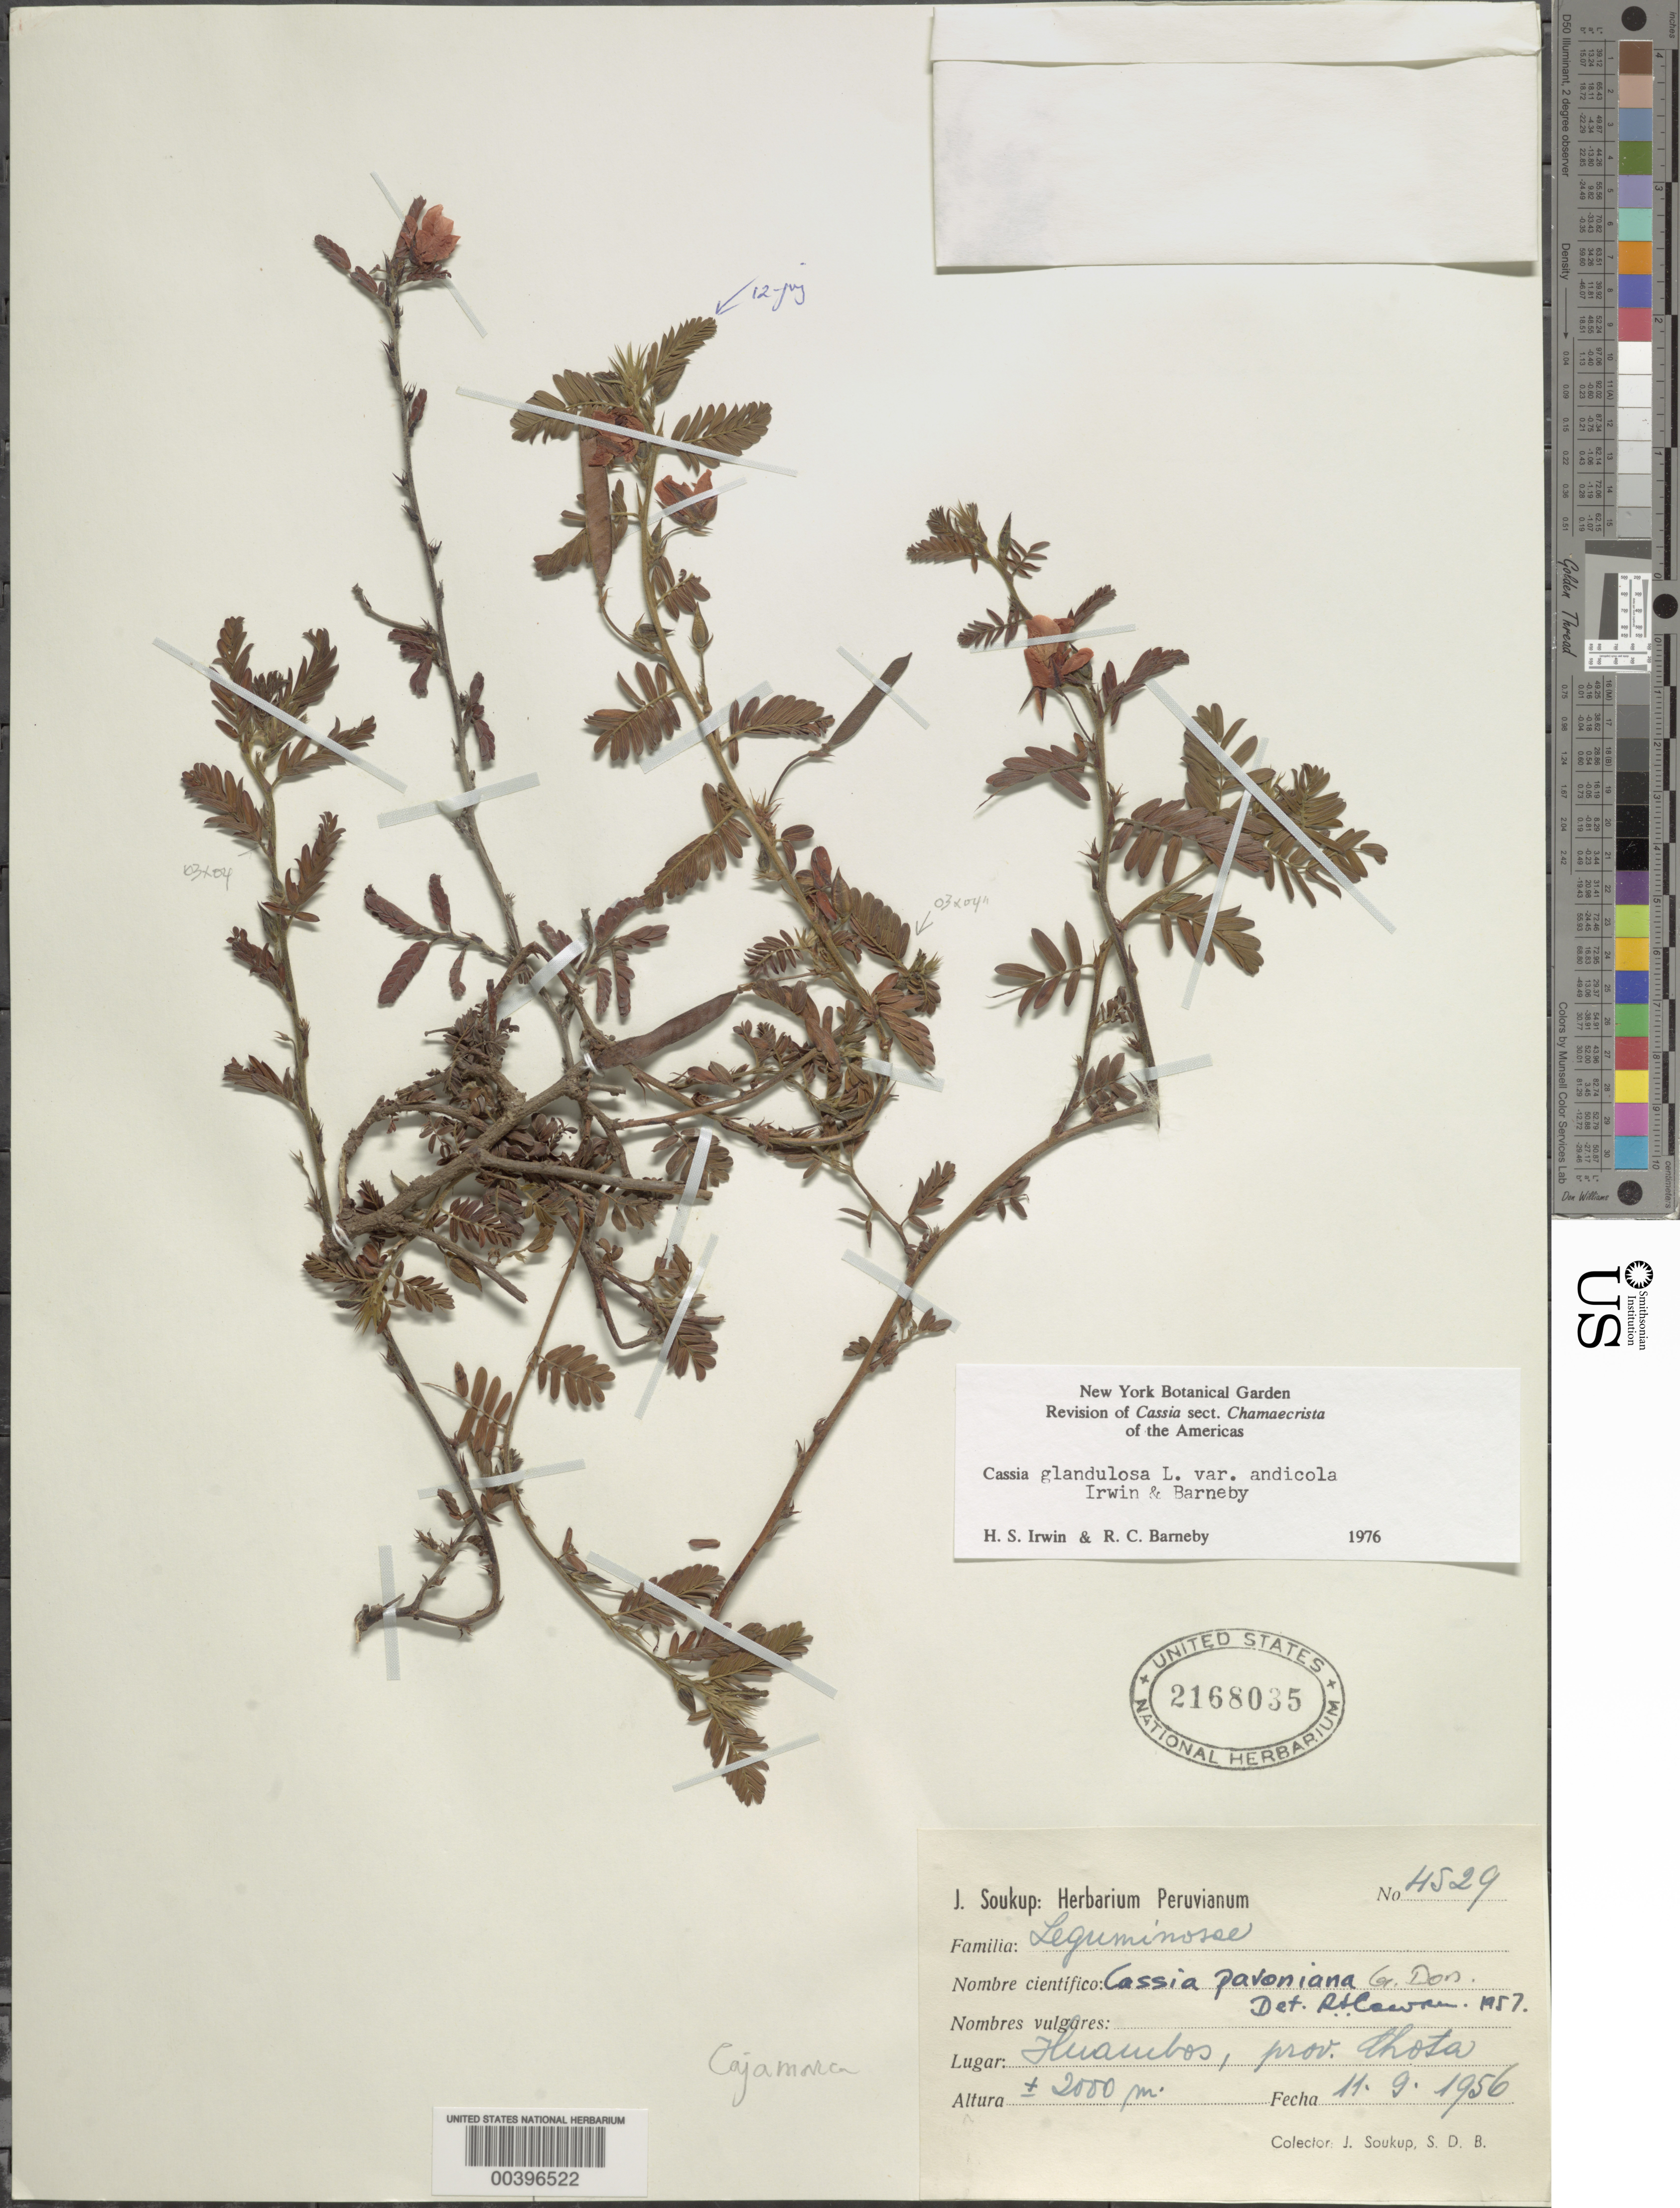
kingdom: Plantae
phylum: Tracheophyta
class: Magnoliopsida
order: Fabales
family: Fabaceae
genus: Chamaecrista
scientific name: Chamaecrista glandulosa var. andicola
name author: H.S. Irwin & Barneby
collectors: J. J. Soukup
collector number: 4529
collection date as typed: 11 Sep 1956 or 09 Nov 1956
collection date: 1956-09-11 or 1956-11-09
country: Peru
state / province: Cajamarca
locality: Huambos, Chota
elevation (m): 2000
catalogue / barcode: US 2168035